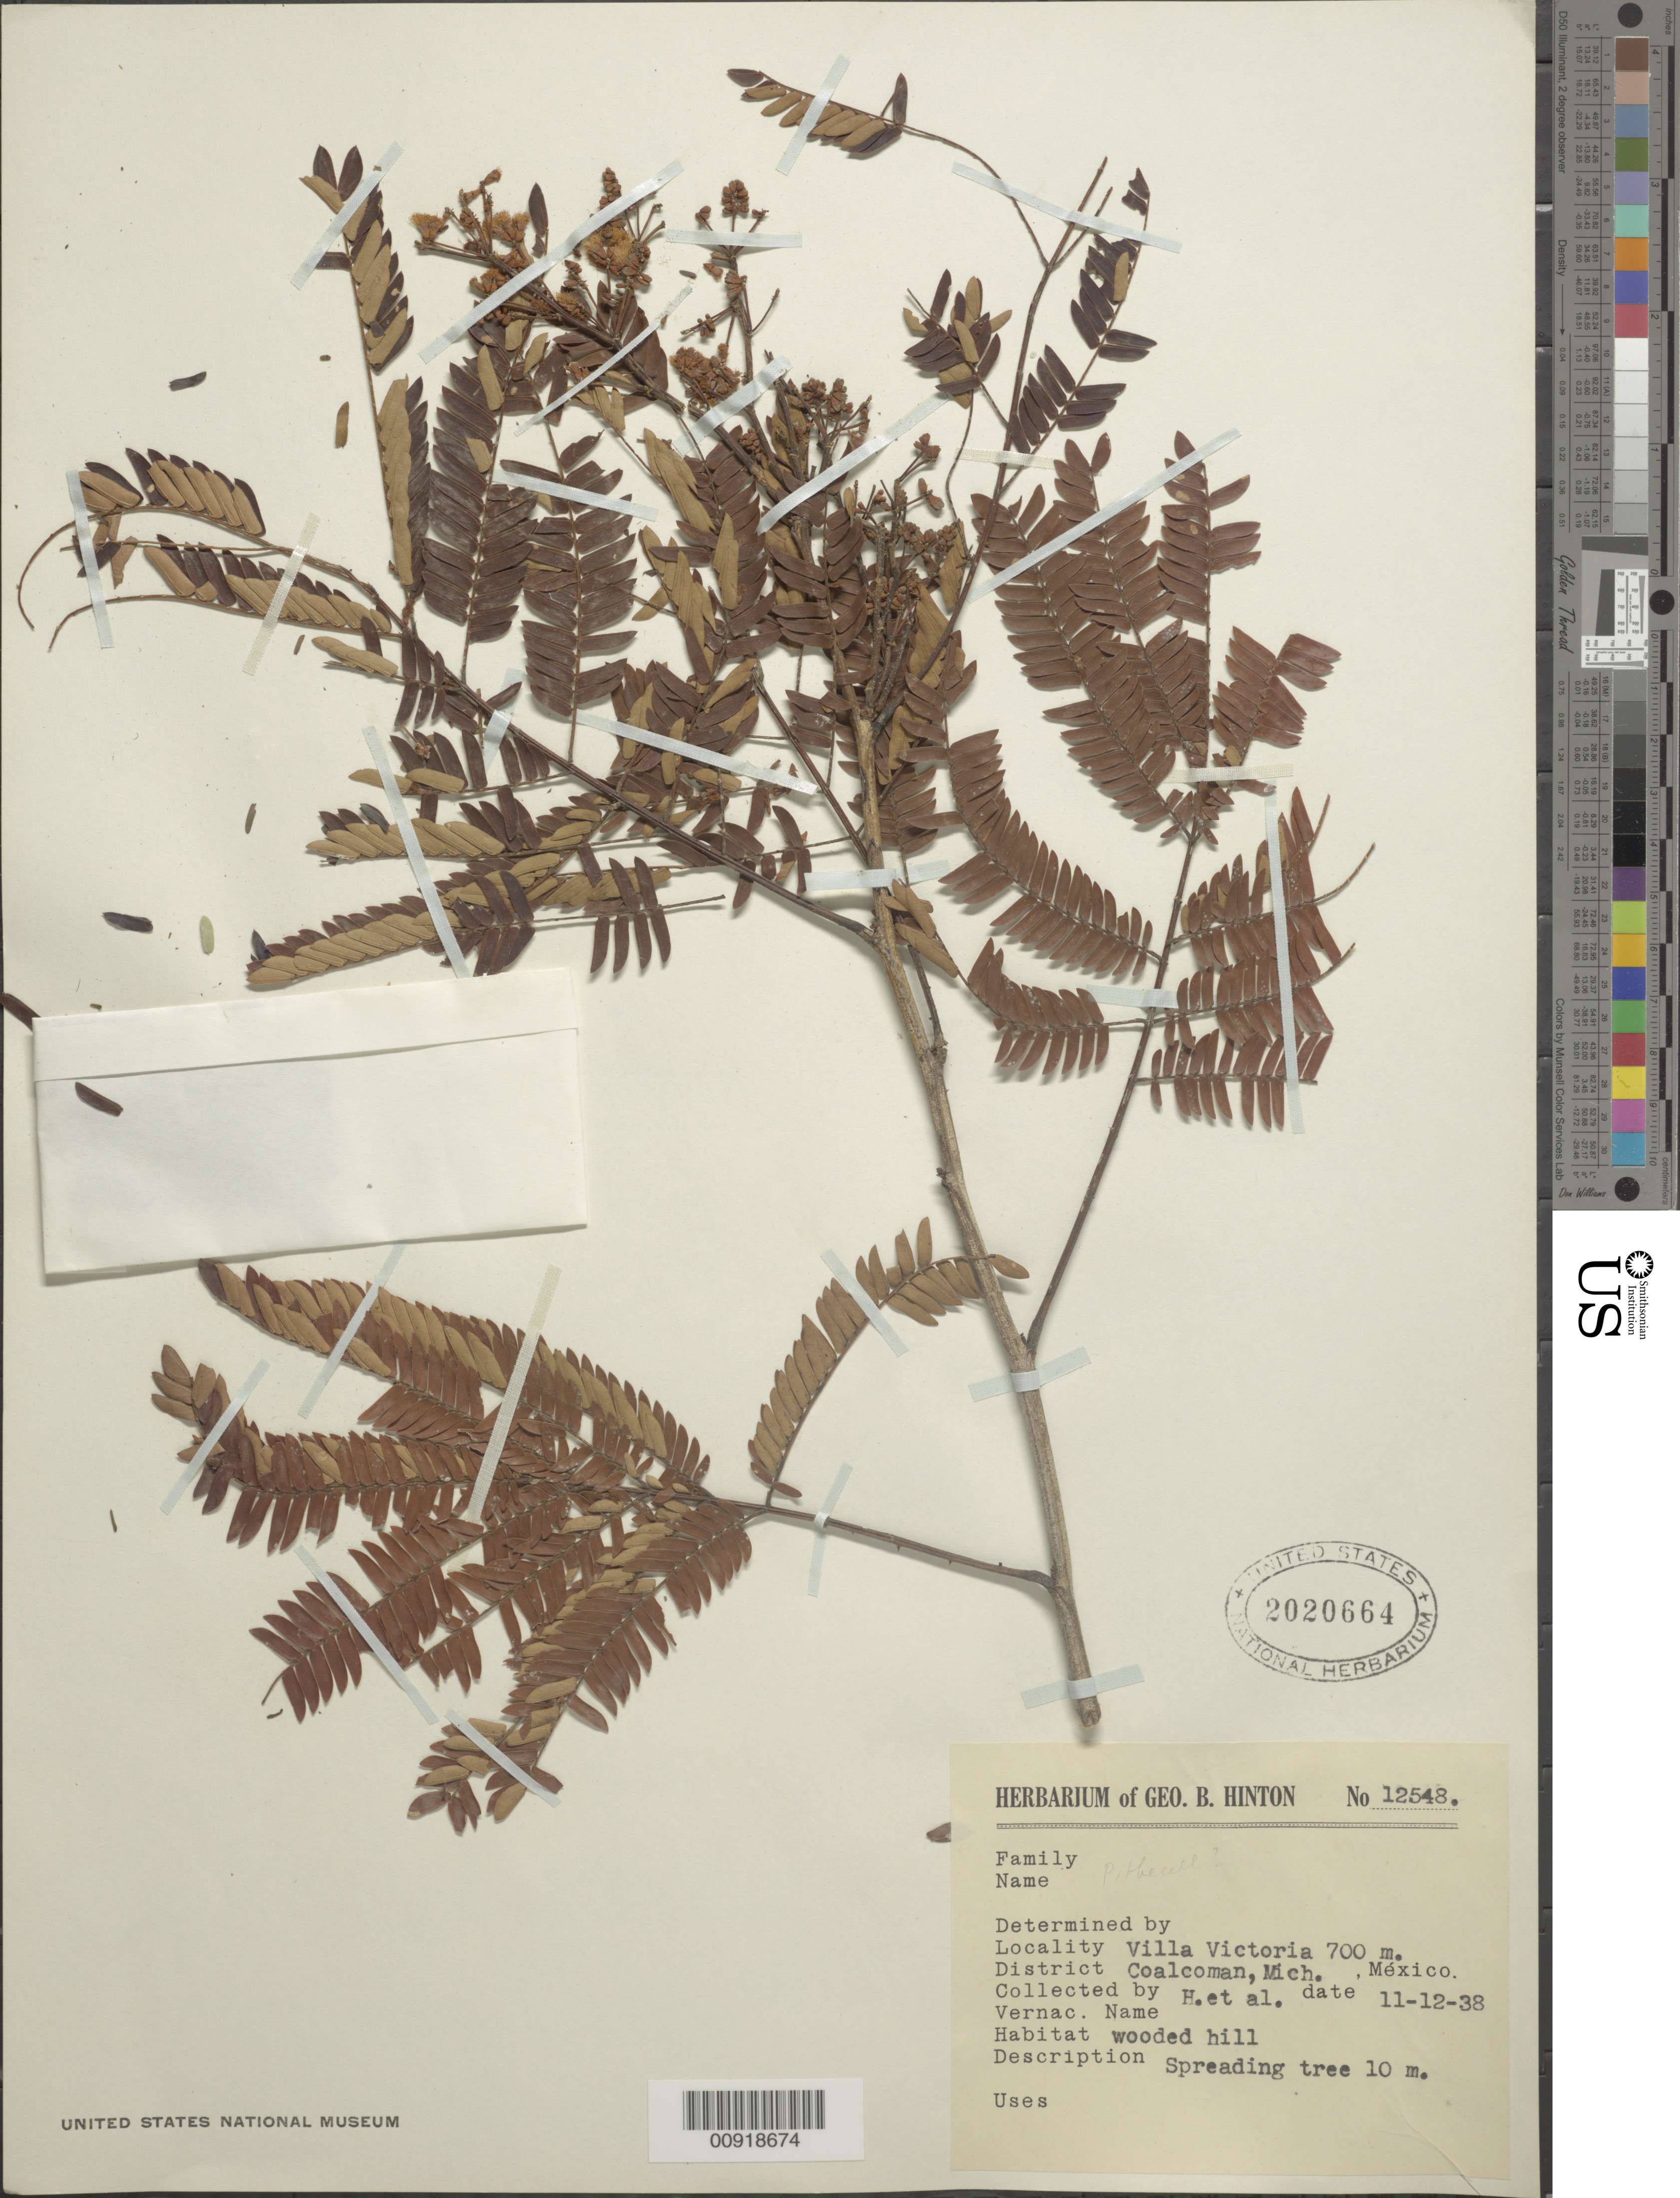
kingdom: Plantae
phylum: Tracheophyta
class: Magnoliopsida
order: Fabales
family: Fabaceae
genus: Pithecellobium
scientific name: Pithecellobium sp.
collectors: G. B. Hinton & et al.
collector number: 12548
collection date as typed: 12 Nov 1938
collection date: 1938-11-12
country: Mexico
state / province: Michoacán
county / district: Coalcomán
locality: Villa Victoria, District Coalcomán, Michoacán.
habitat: Wooded hill.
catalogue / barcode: US 2020664